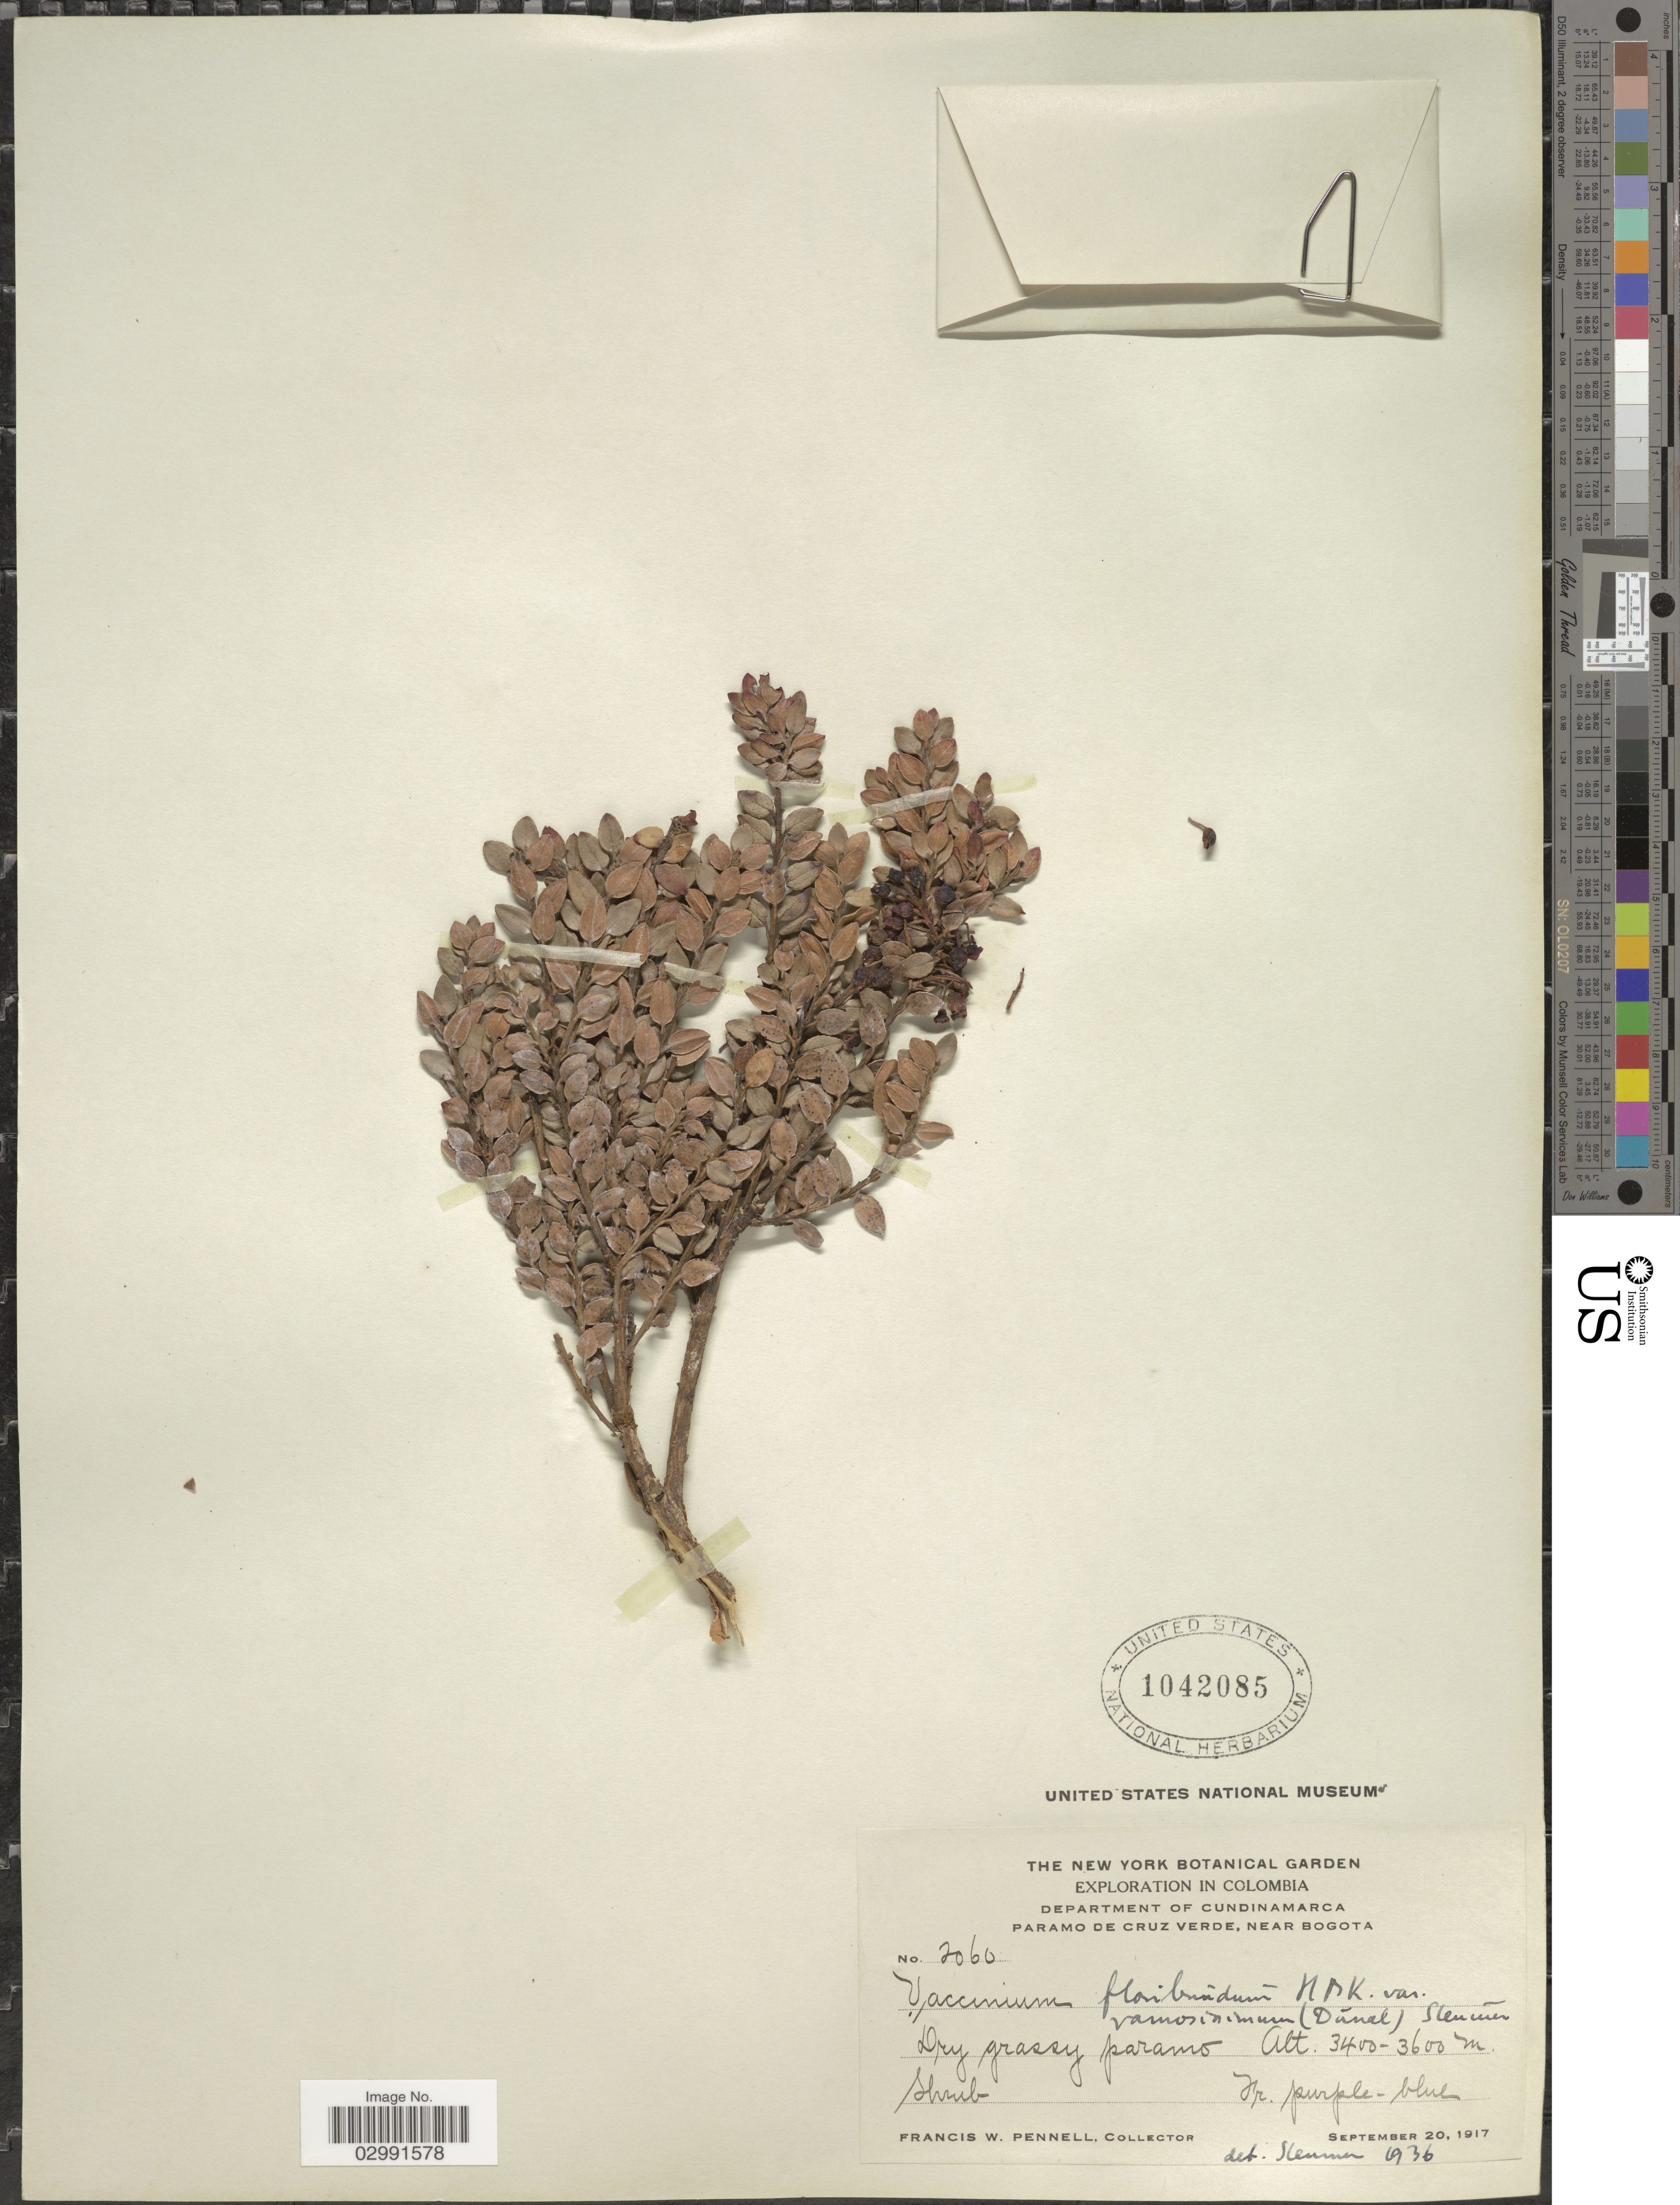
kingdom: Plantae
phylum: Tracheophyta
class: Magnoliopsida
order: Ericales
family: Ericaceae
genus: Vaccinium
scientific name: Vaccinium floribundum var. ramosissimum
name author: Kunth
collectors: F. W. Pennell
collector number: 7060*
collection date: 1917-09-20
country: Colombia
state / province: Cundinamarca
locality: Department of Cundinamarca. Paramo de Cruz Verde, near Bogota.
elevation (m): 3400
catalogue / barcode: US 1042085